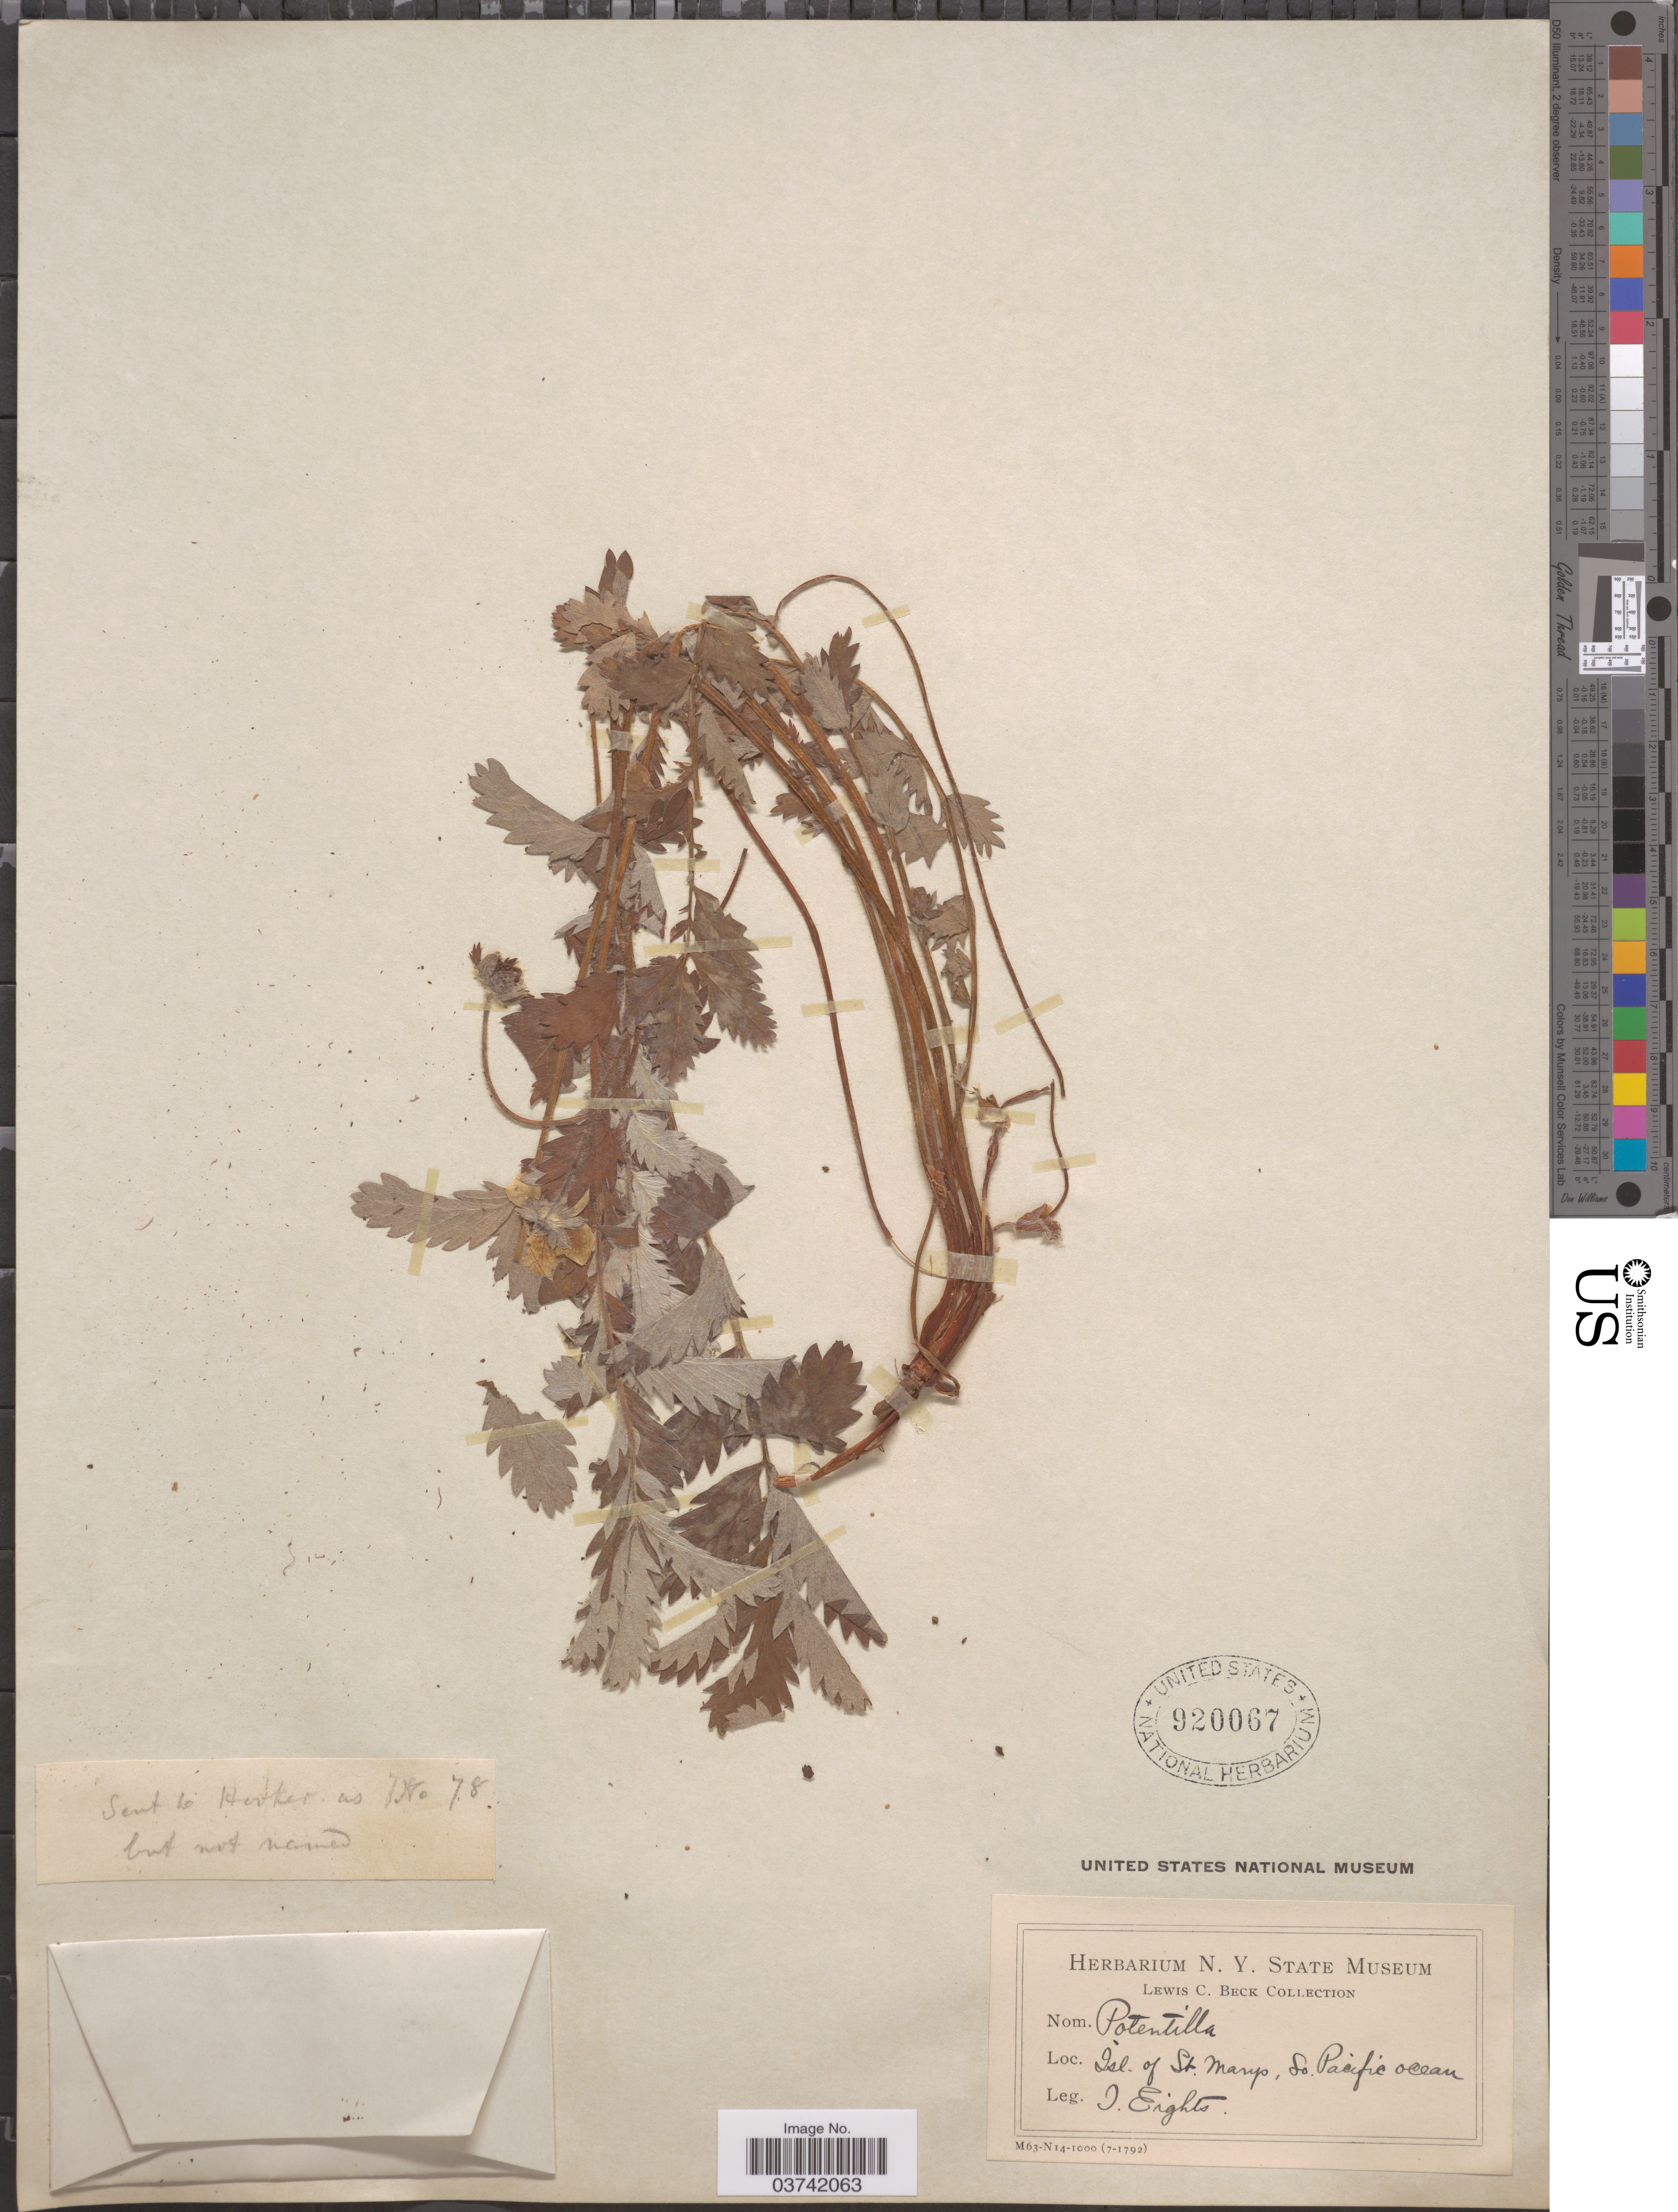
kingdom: Plantae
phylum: Tracheophyta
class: Magnoliopsida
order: Rosales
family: Rosaceae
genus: Potentilla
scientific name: Potentilla sp.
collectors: I. Eights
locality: Isl. of St. Marys, So. Pacific ocean.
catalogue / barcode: US 920067